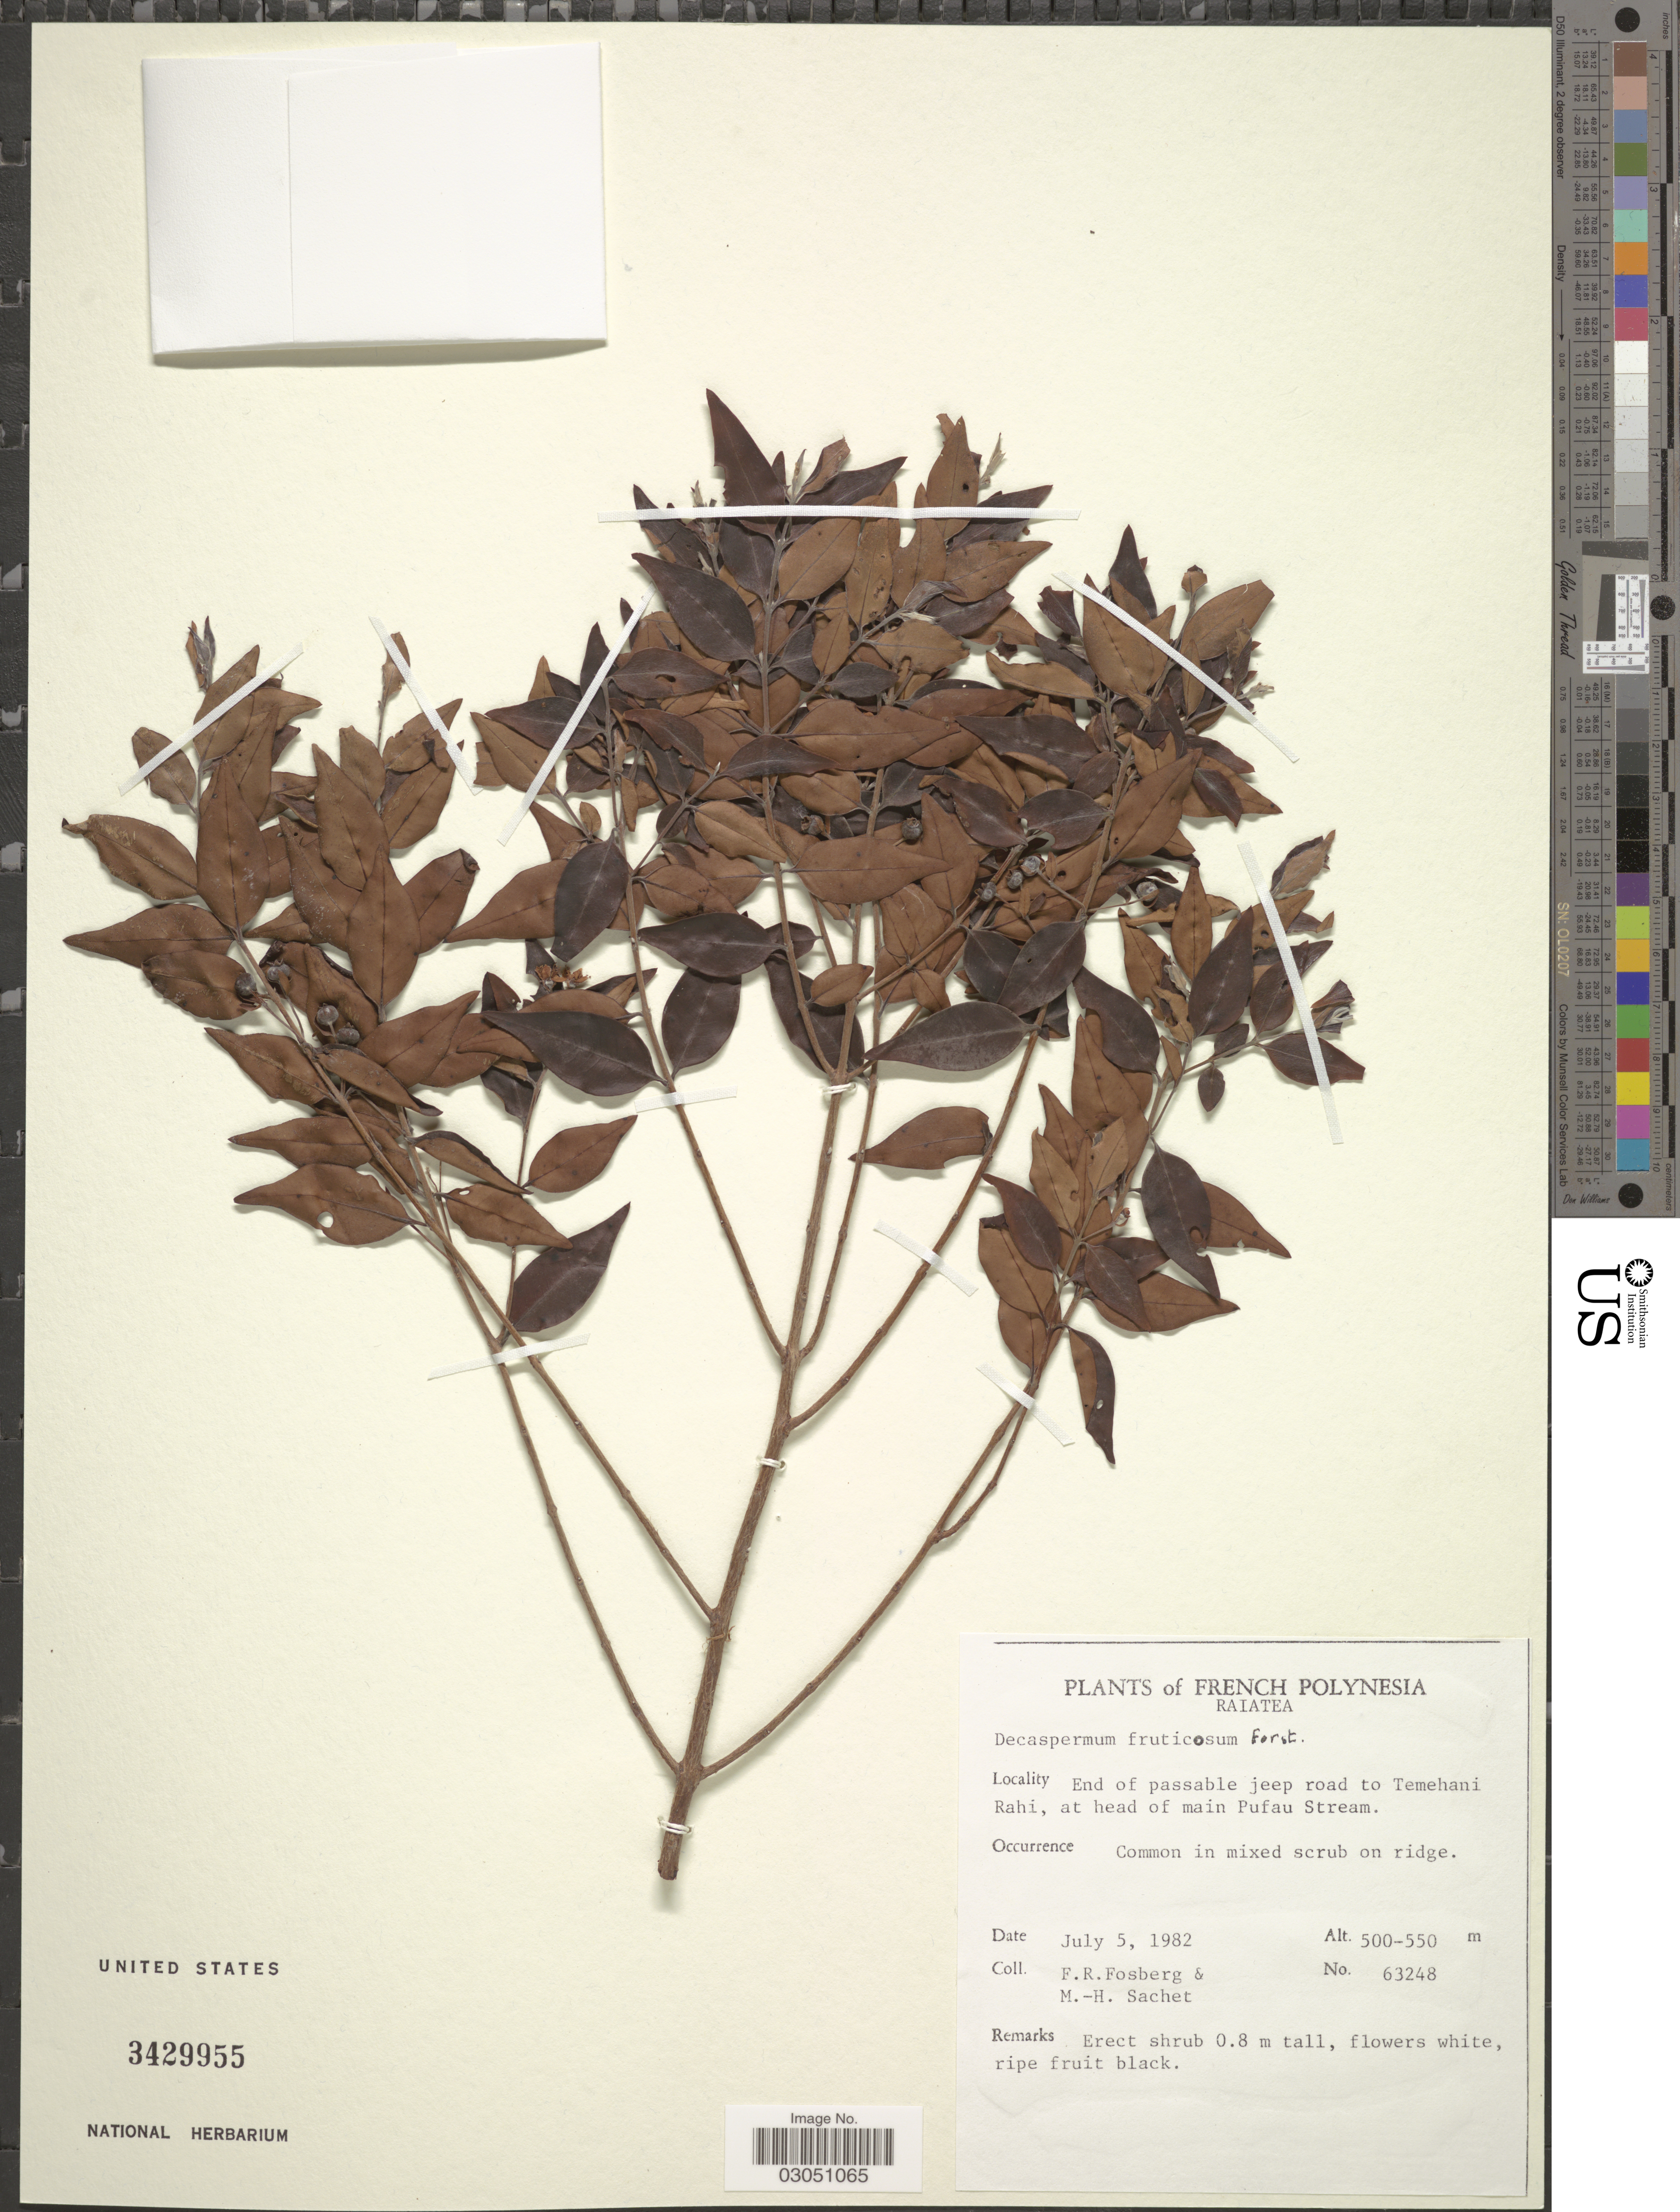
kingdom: Plantae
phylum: Tracheophyta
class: Magnoliopsida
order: Myrtales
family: Myrtaceae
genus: Decaspermum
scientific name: Decaspermum fruticosum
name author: J.R. Forst. & G. Forst.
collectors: F. R. Fosberg & M.-H. Sachet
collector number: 63248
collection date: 1982-07-05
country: French Polynesia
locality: Raiatea. End of passable jeep road to Temehani Rahi, at head of main Pufau Stream.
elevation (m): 500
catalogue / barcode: US 3429955